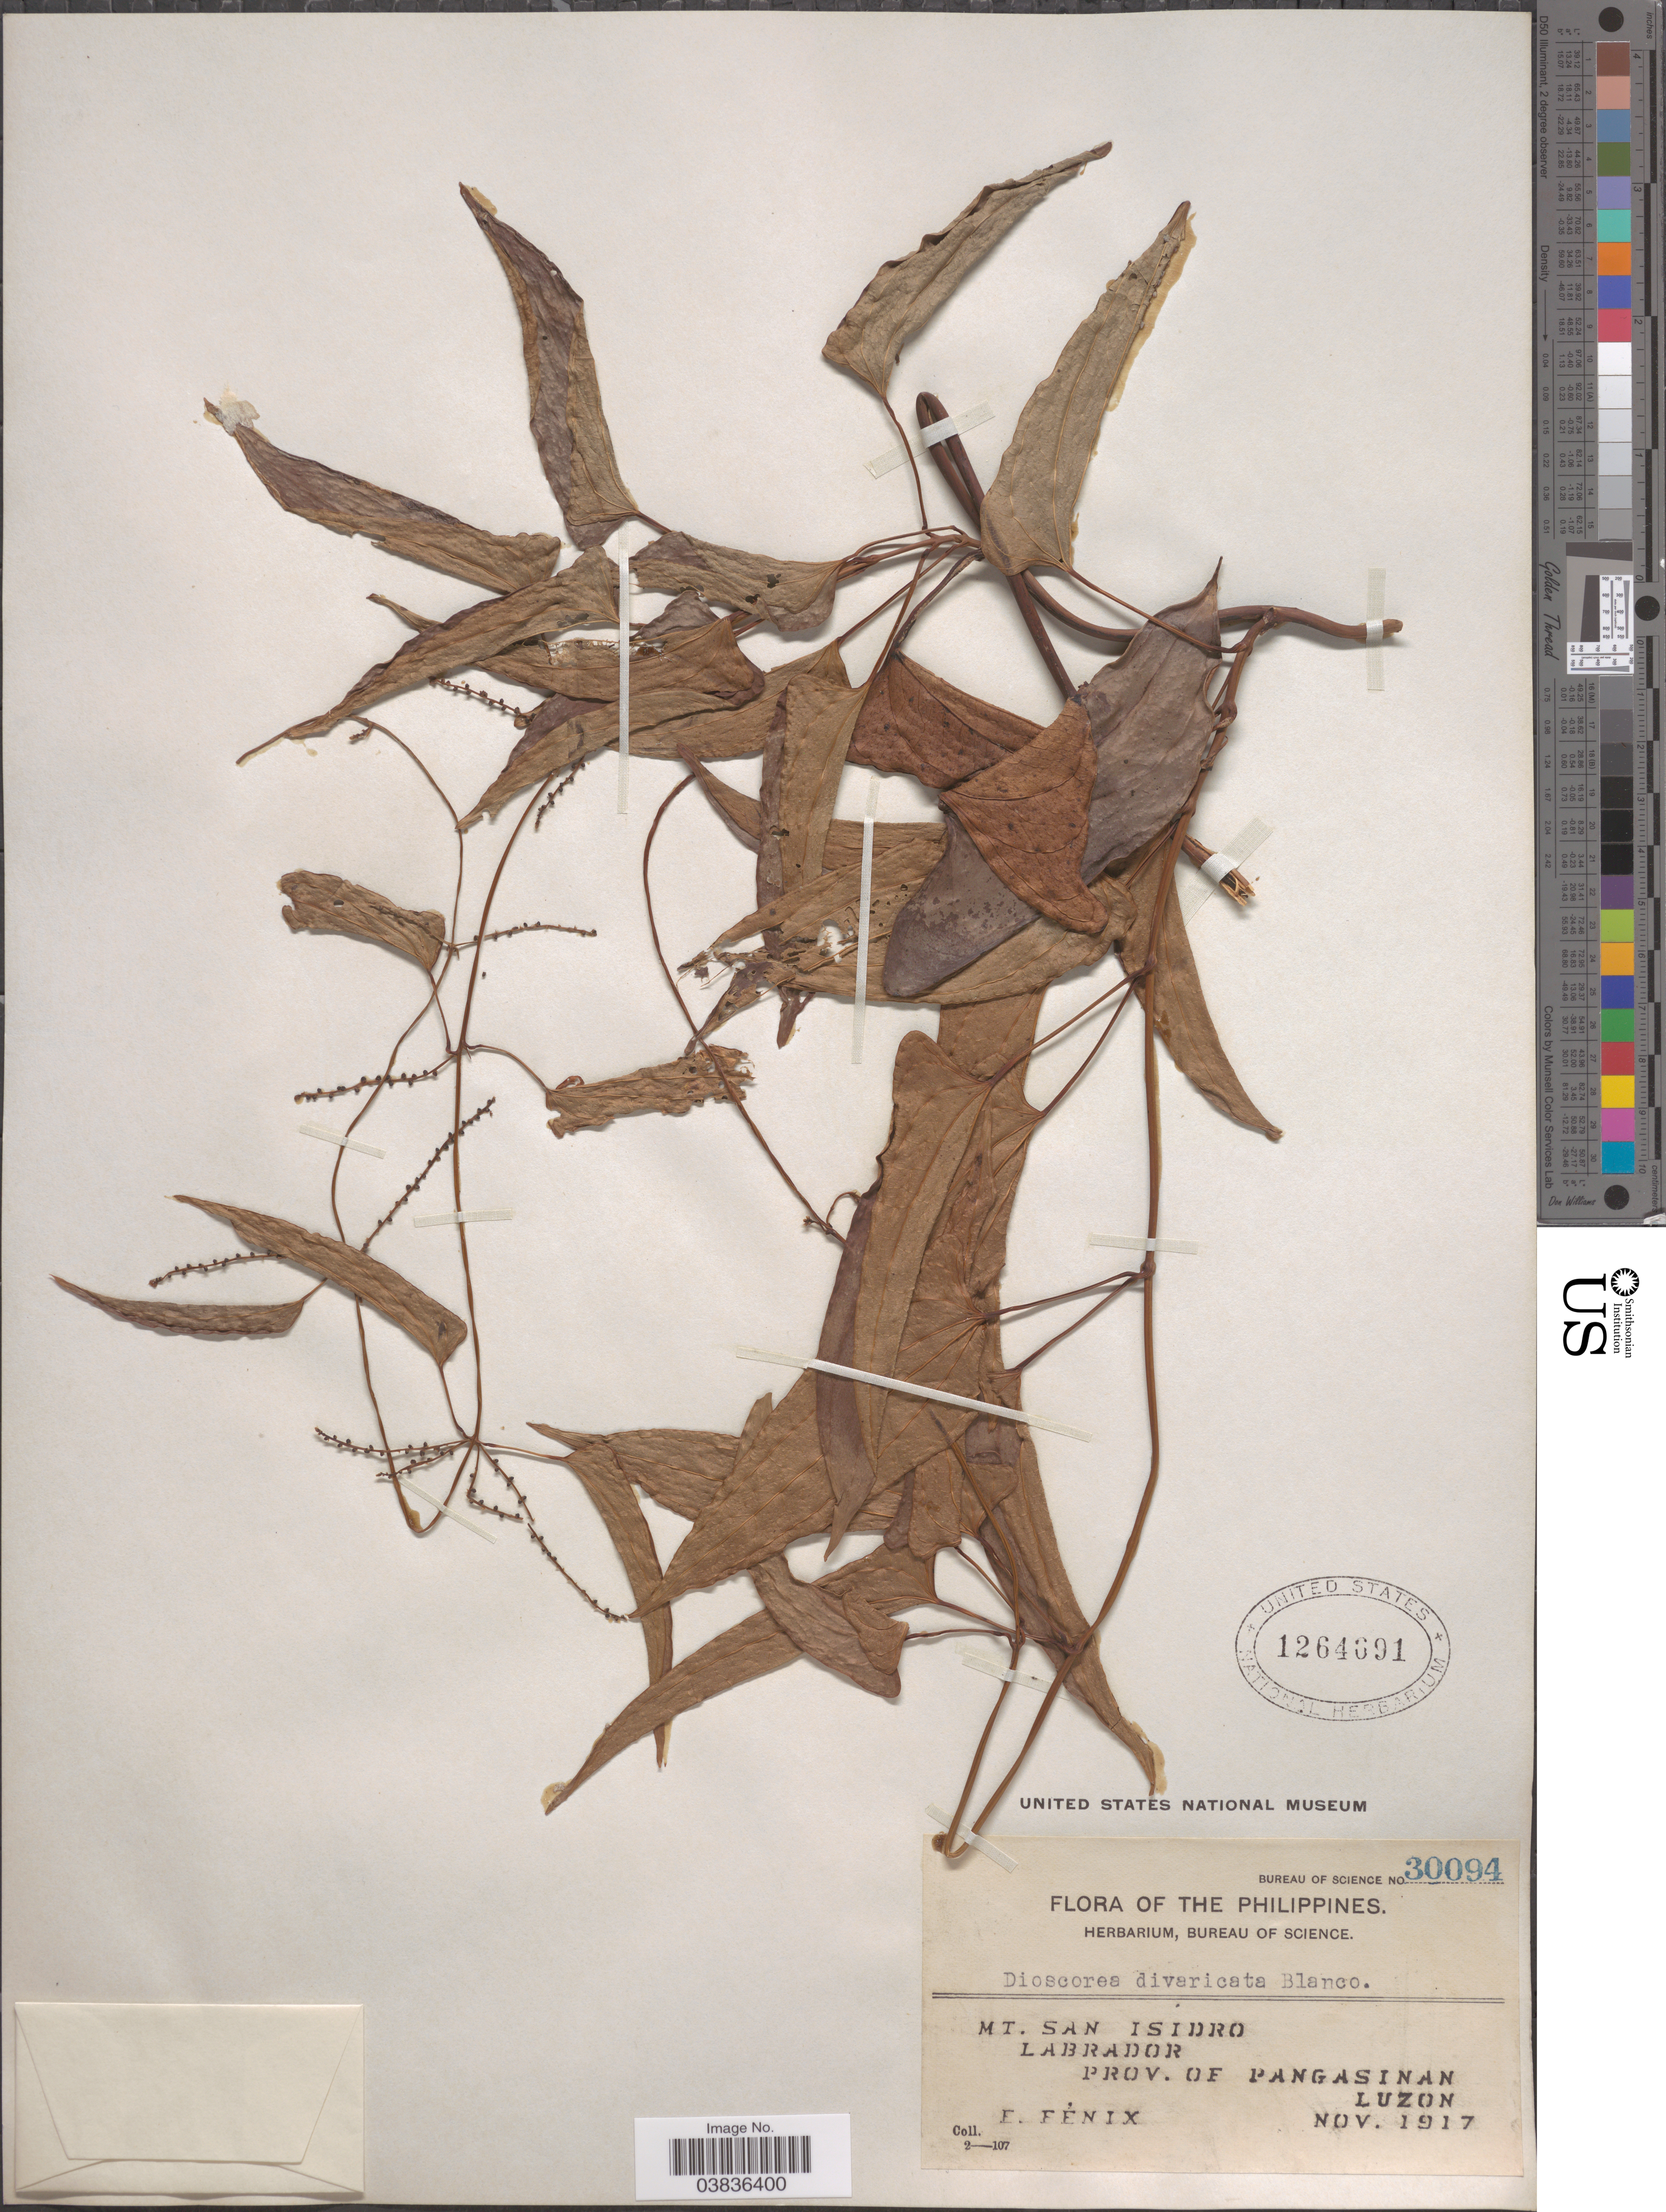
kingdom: Plantae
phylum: Tracheophyta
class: Liliopsida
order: Dioscoreales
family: Dioscoreaceae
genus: Dioscorea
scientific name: Dioscorea divaricata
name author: Blanco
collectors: E. Fenix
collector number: Bureau of Science 30094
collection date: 1917-11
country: Philippines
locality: Mt. San Isidro. Labrador. Prov. of Pangasinan. Luzon.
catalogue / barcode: US 1264691